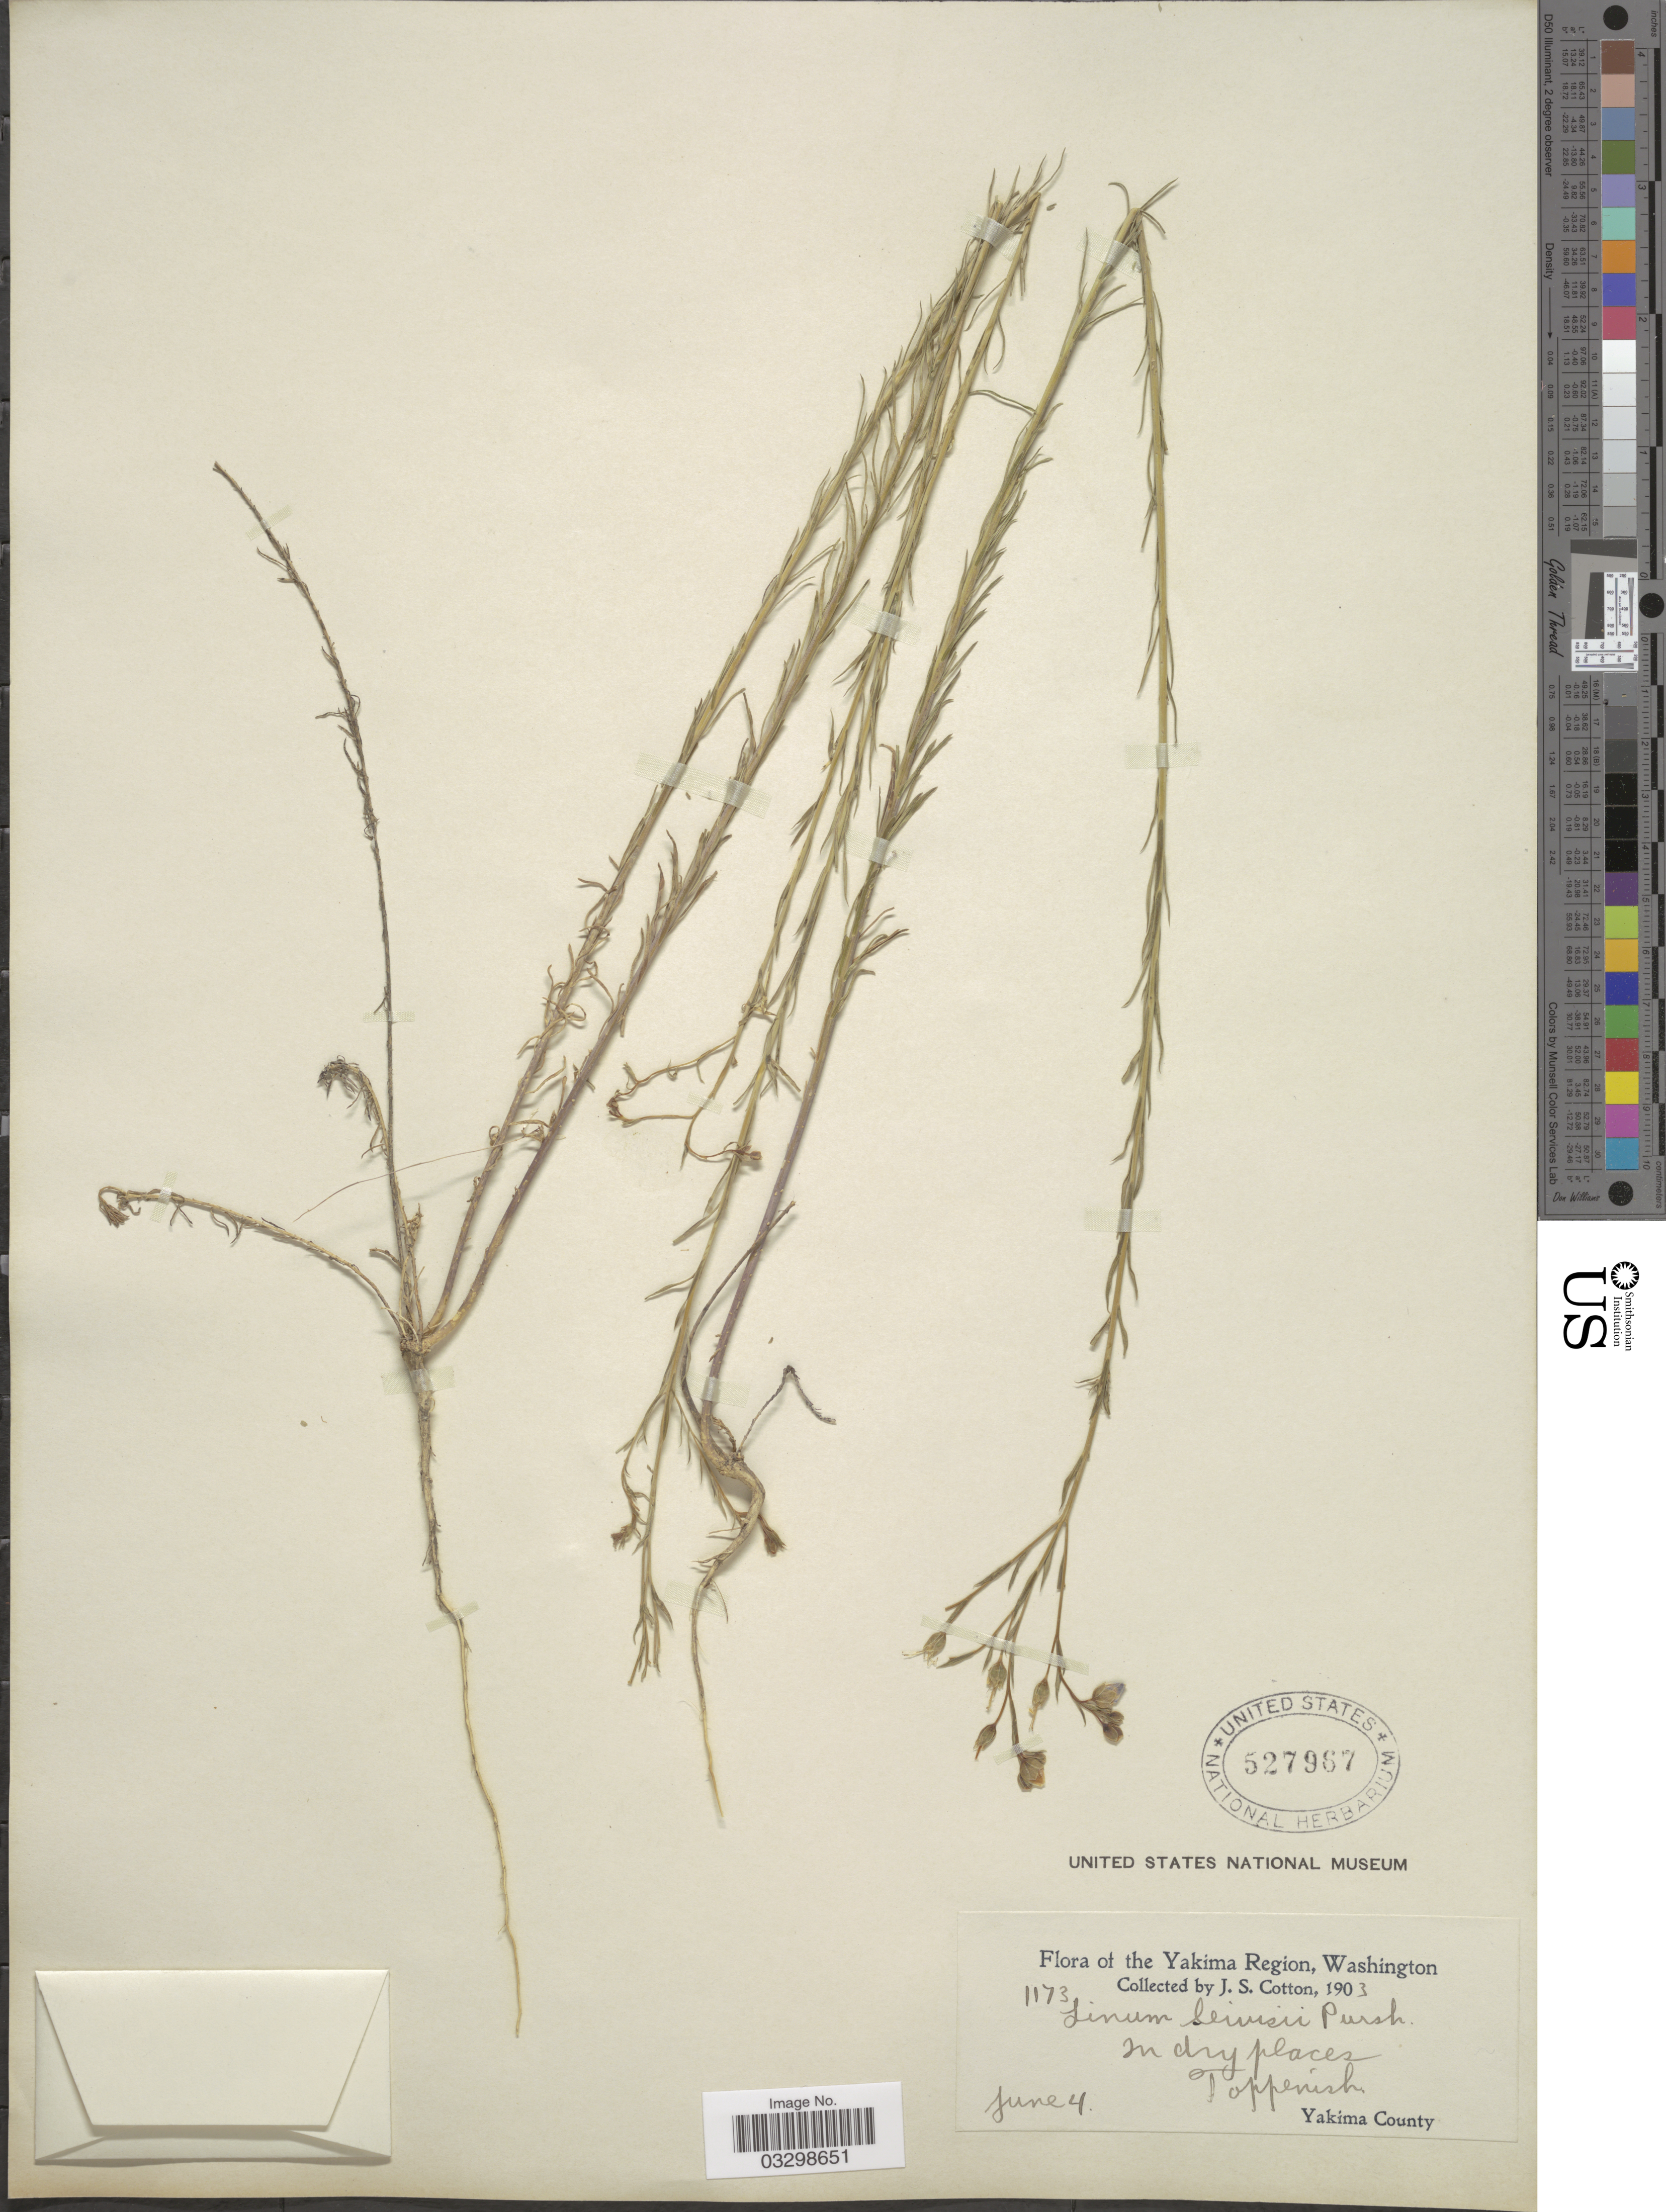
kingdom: Plantae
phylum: Tracheophyta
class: Magnoliopsida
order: Malpighiales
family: Linaceae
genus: Linum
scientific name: Linum lewisii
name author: Pursh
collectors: J. S. Cotton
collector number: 1173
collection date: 1903-06-04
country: United States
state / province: Washington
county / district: Yakima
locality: Yakima Region. Toppenish, Yakima County.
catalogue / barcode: US 527967